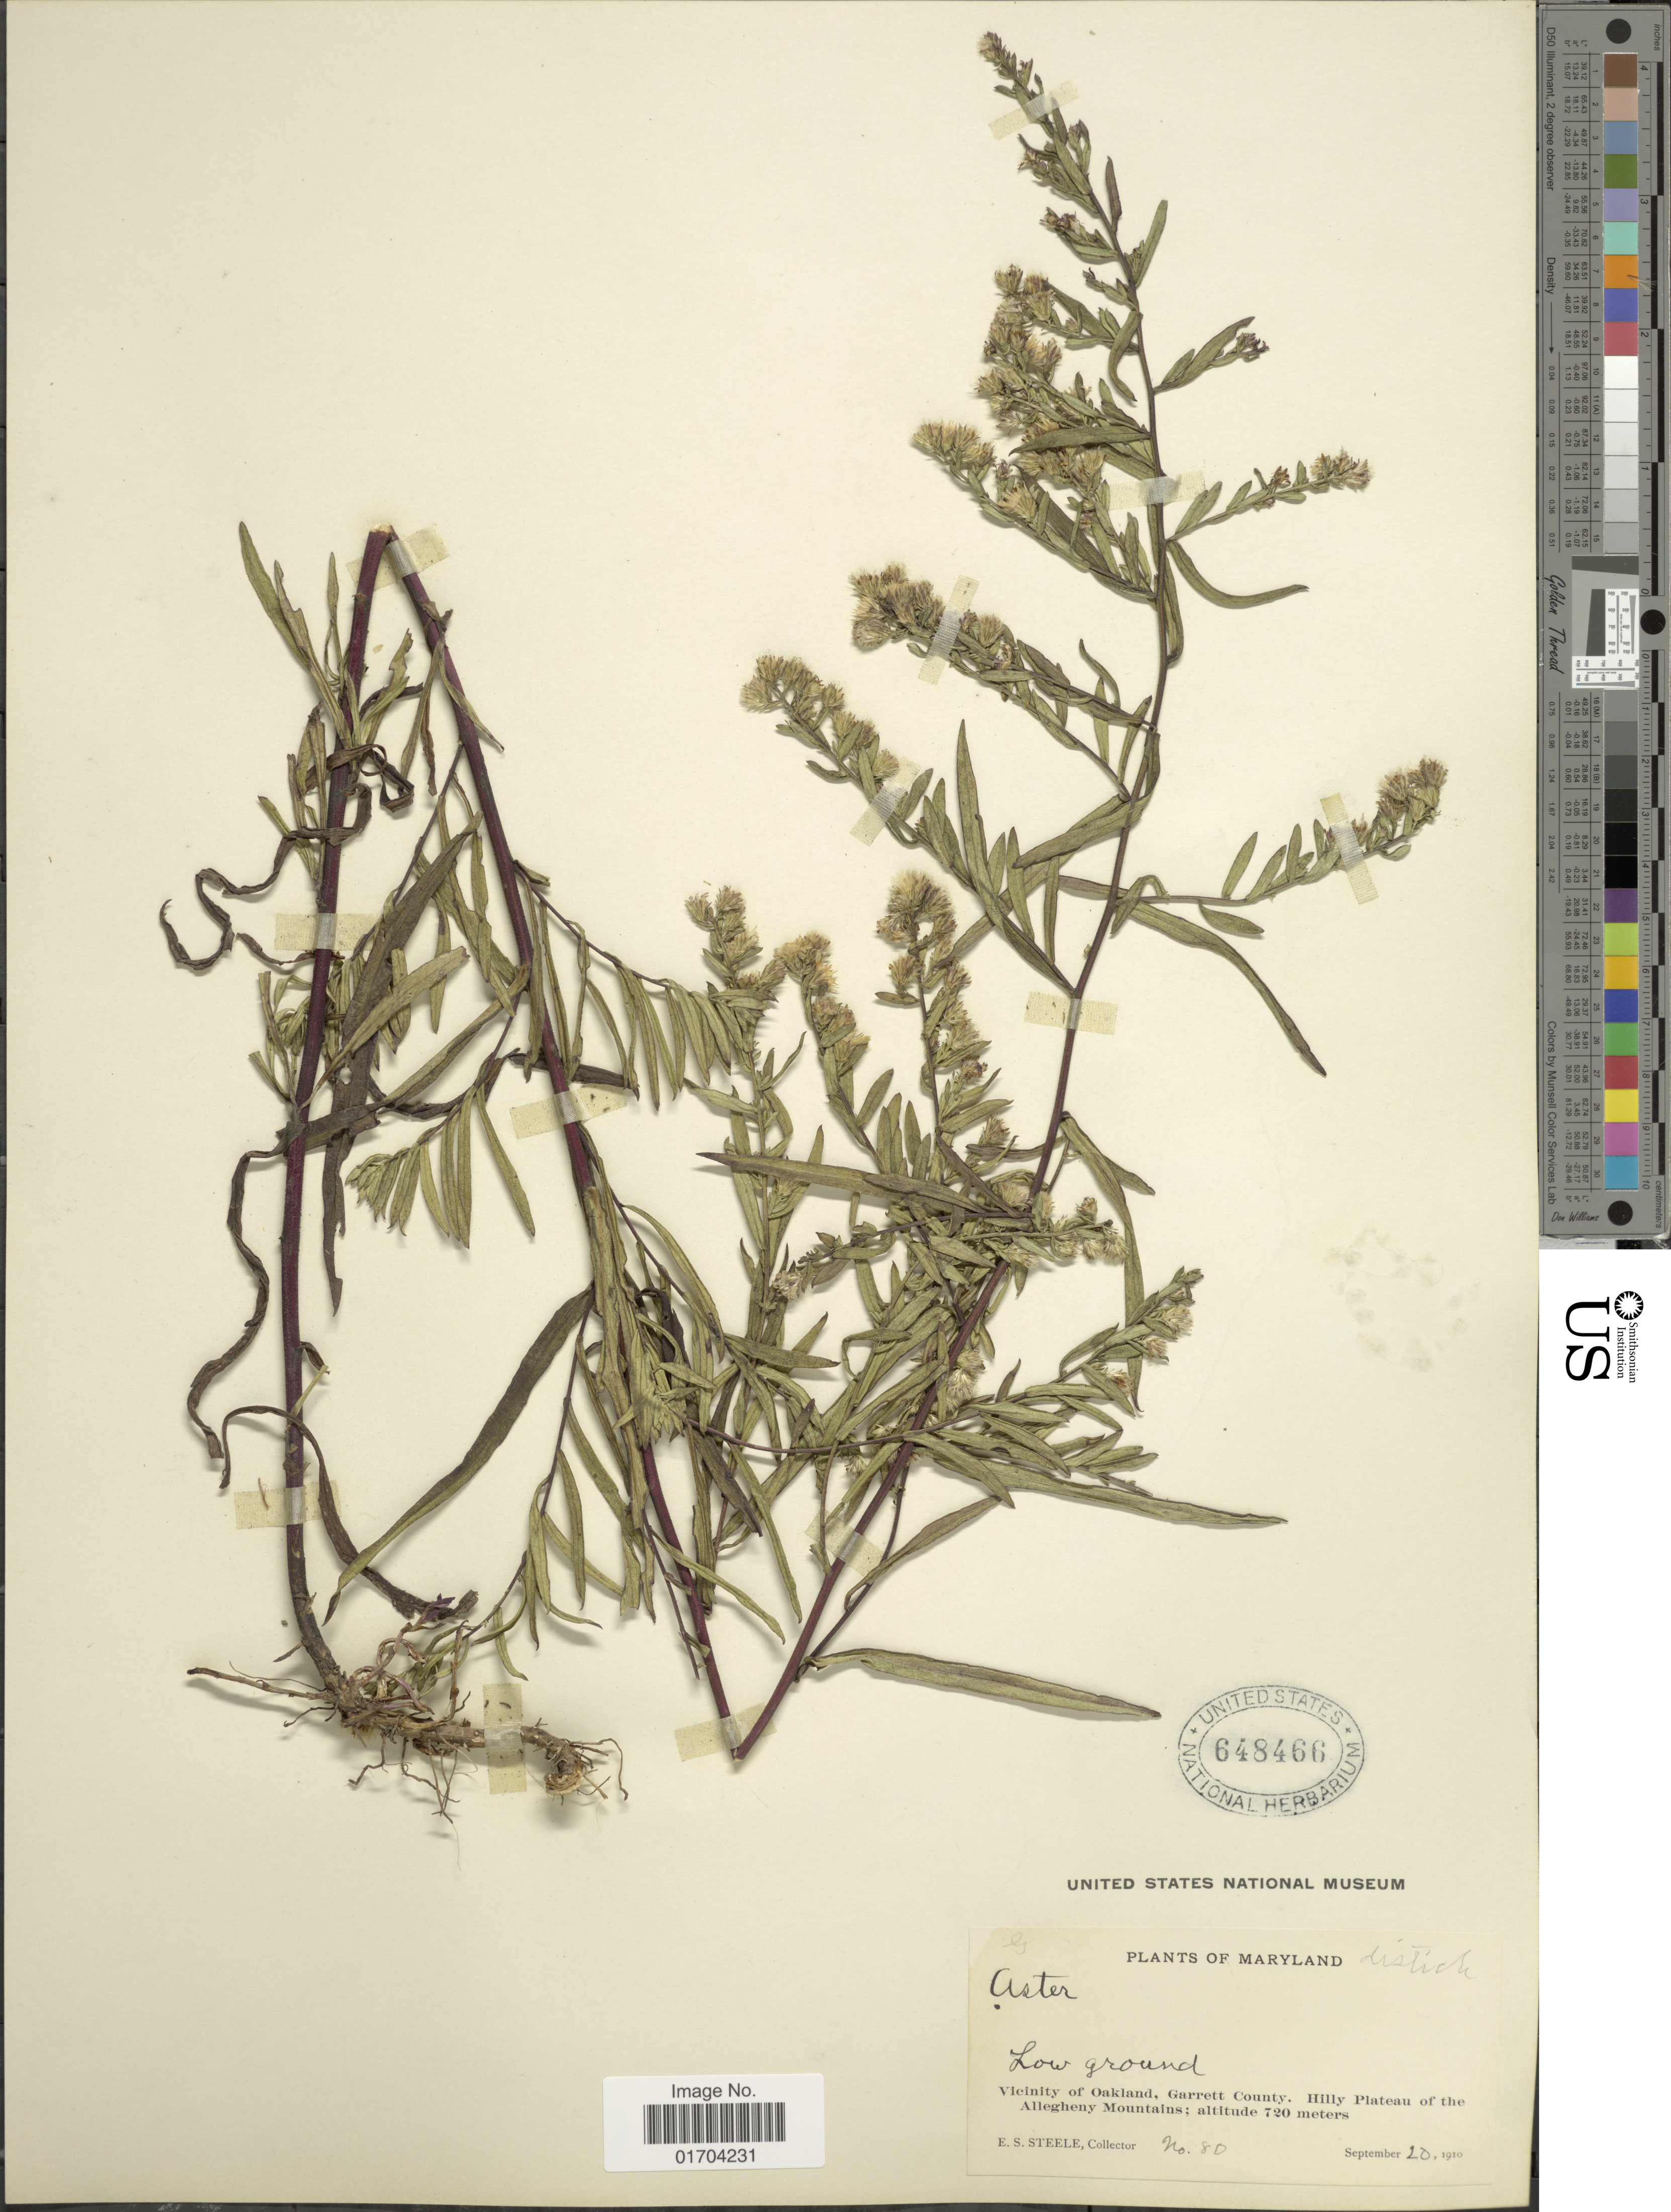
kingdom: Plantae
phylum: Tracheophyta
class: Magnoliopsida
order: Asterales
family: Asteraceae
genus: Symphyotrichum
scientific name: Symphyotrichum sp.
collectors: E. Steele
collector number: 80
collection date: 1910-09-20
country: United States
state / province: Maryland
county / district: Garrett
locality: Low ground, Vicinity of Oakland, Garrett County. Hilly Plateau of the Allegheny Mountains.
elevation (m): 720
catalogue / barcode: US 648466